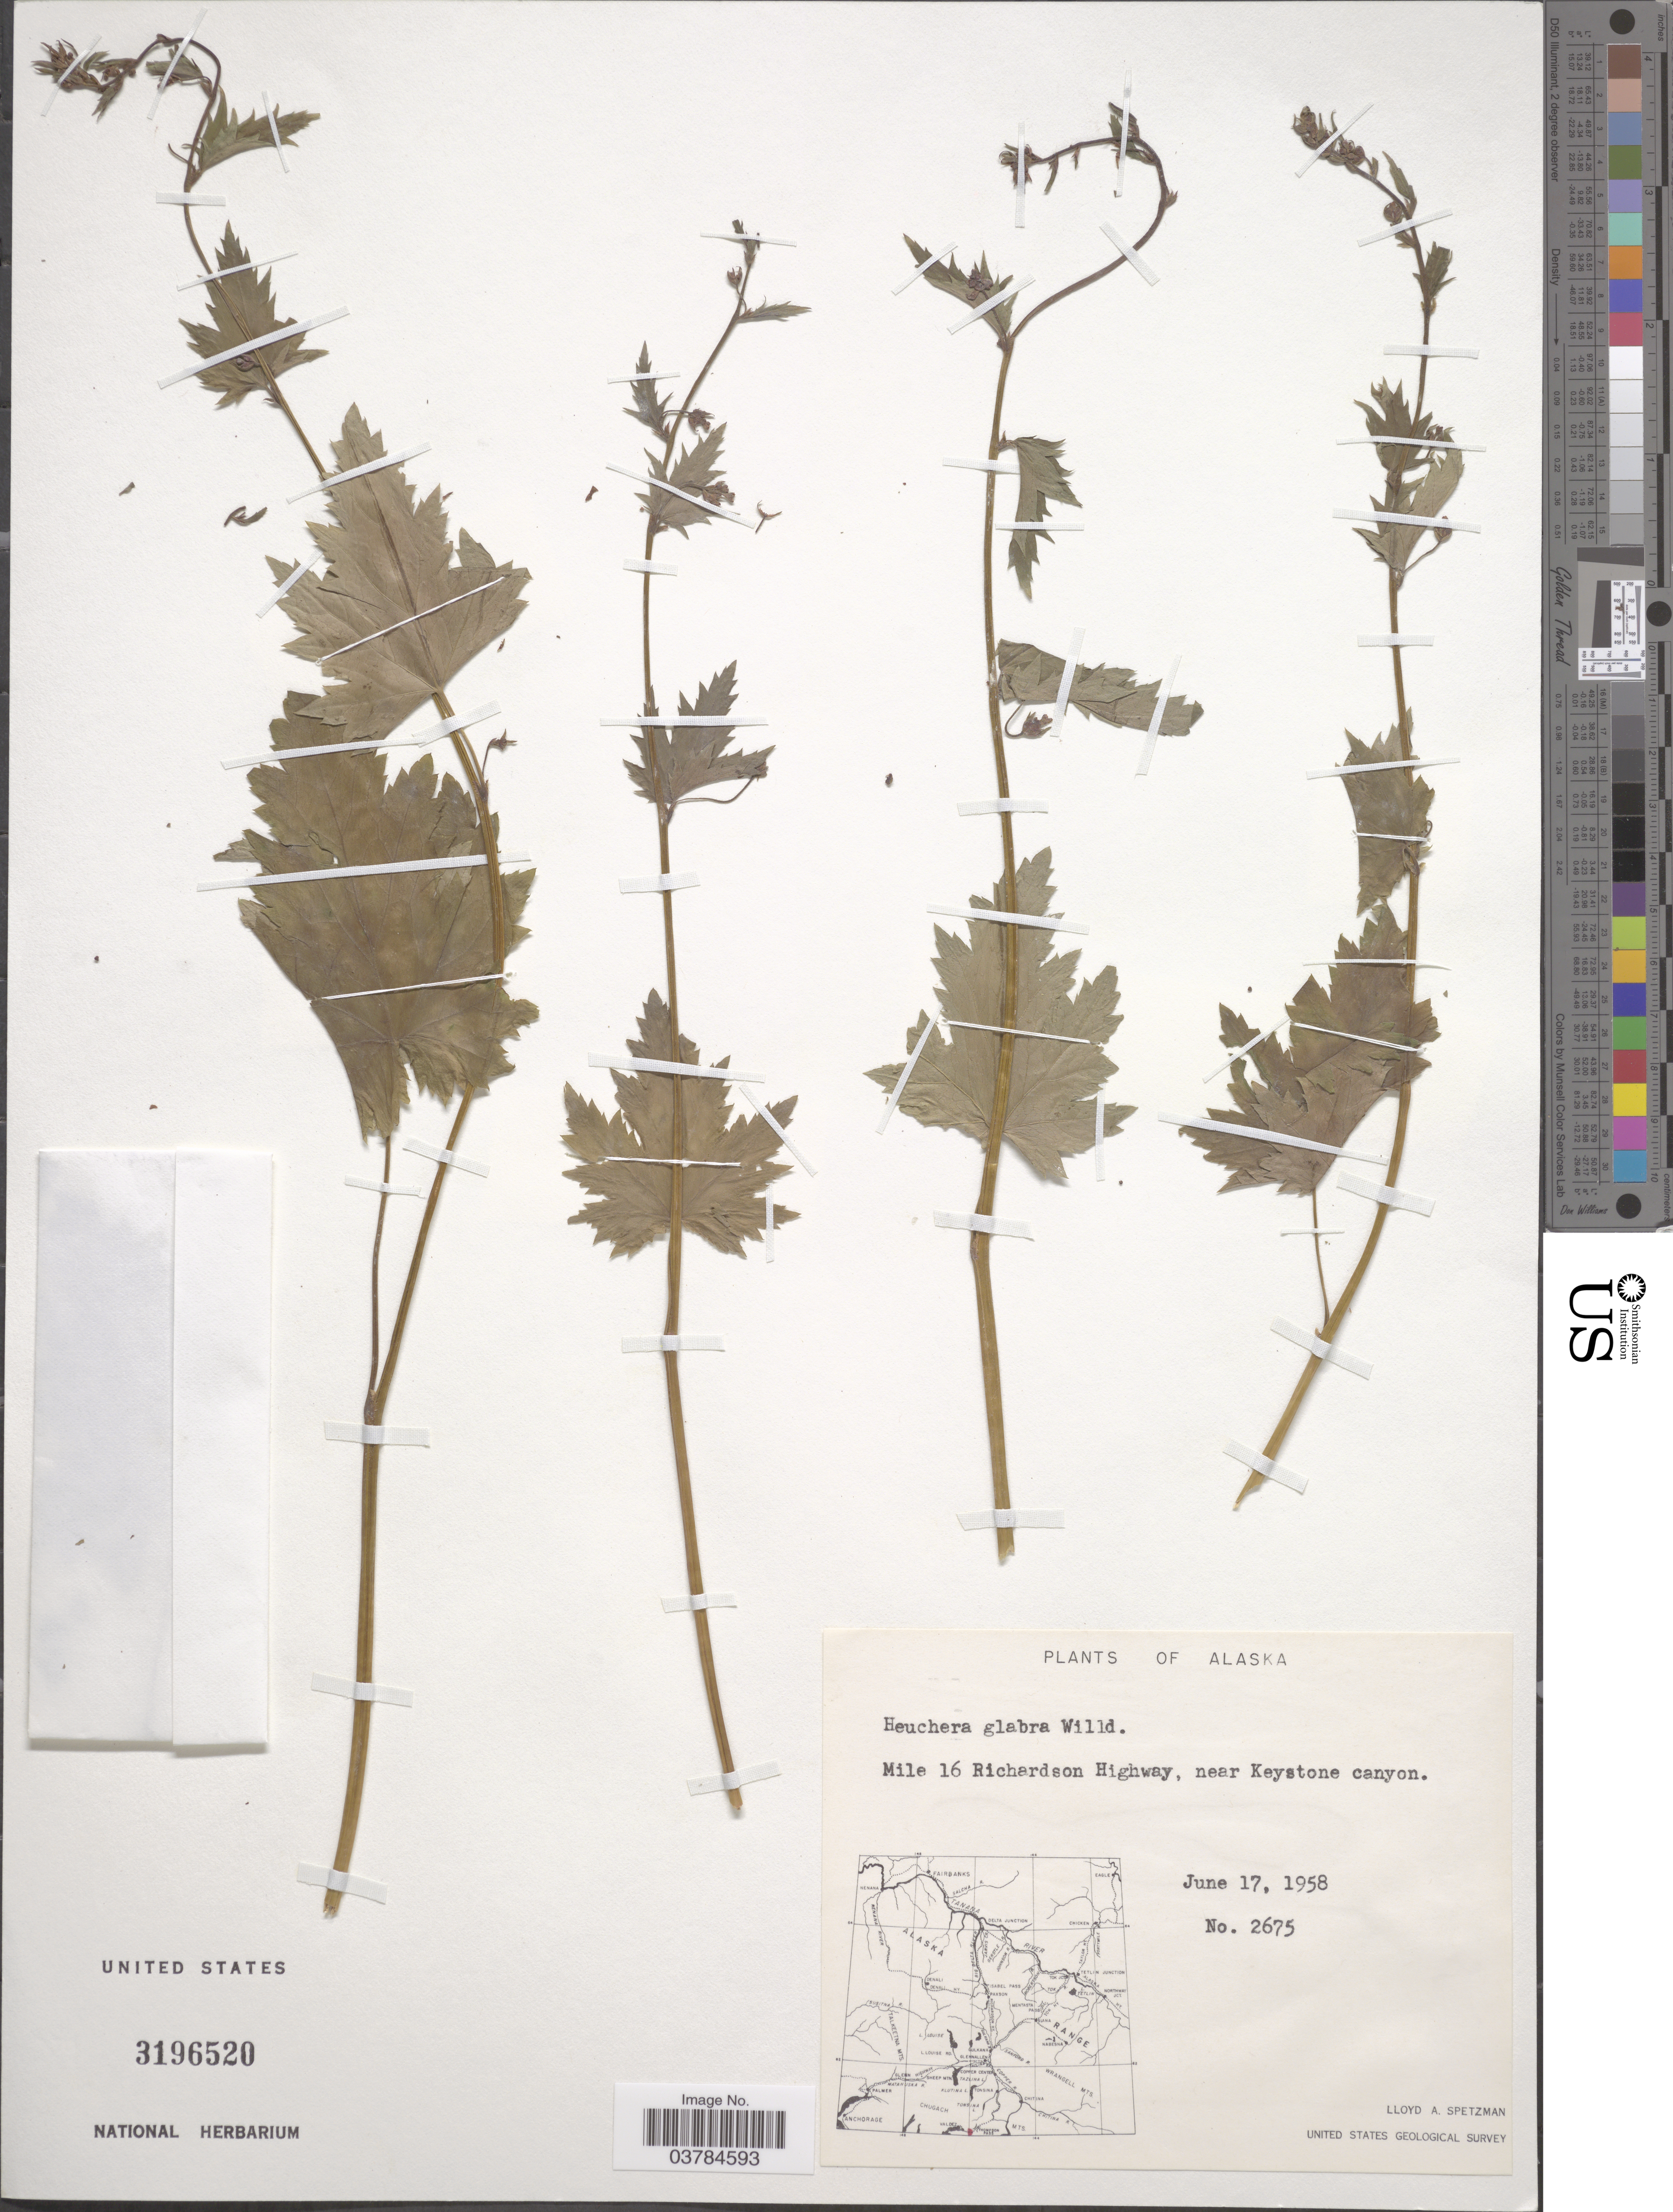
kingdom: Plantae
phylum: Tracheophyta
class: Magnoliopsida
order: Saxifragales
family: Saxifragaceae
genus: Heuchera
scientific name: Heuchera glabra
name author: Willd. ex Roem. & Schult.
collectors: L. Spetzman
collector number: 2675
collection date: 1958-06-17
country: United States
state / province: Alaska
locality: Mile 16 Richardson Highway, near Keystone canyon. United States Geological Survey.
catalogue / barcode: US 3196520